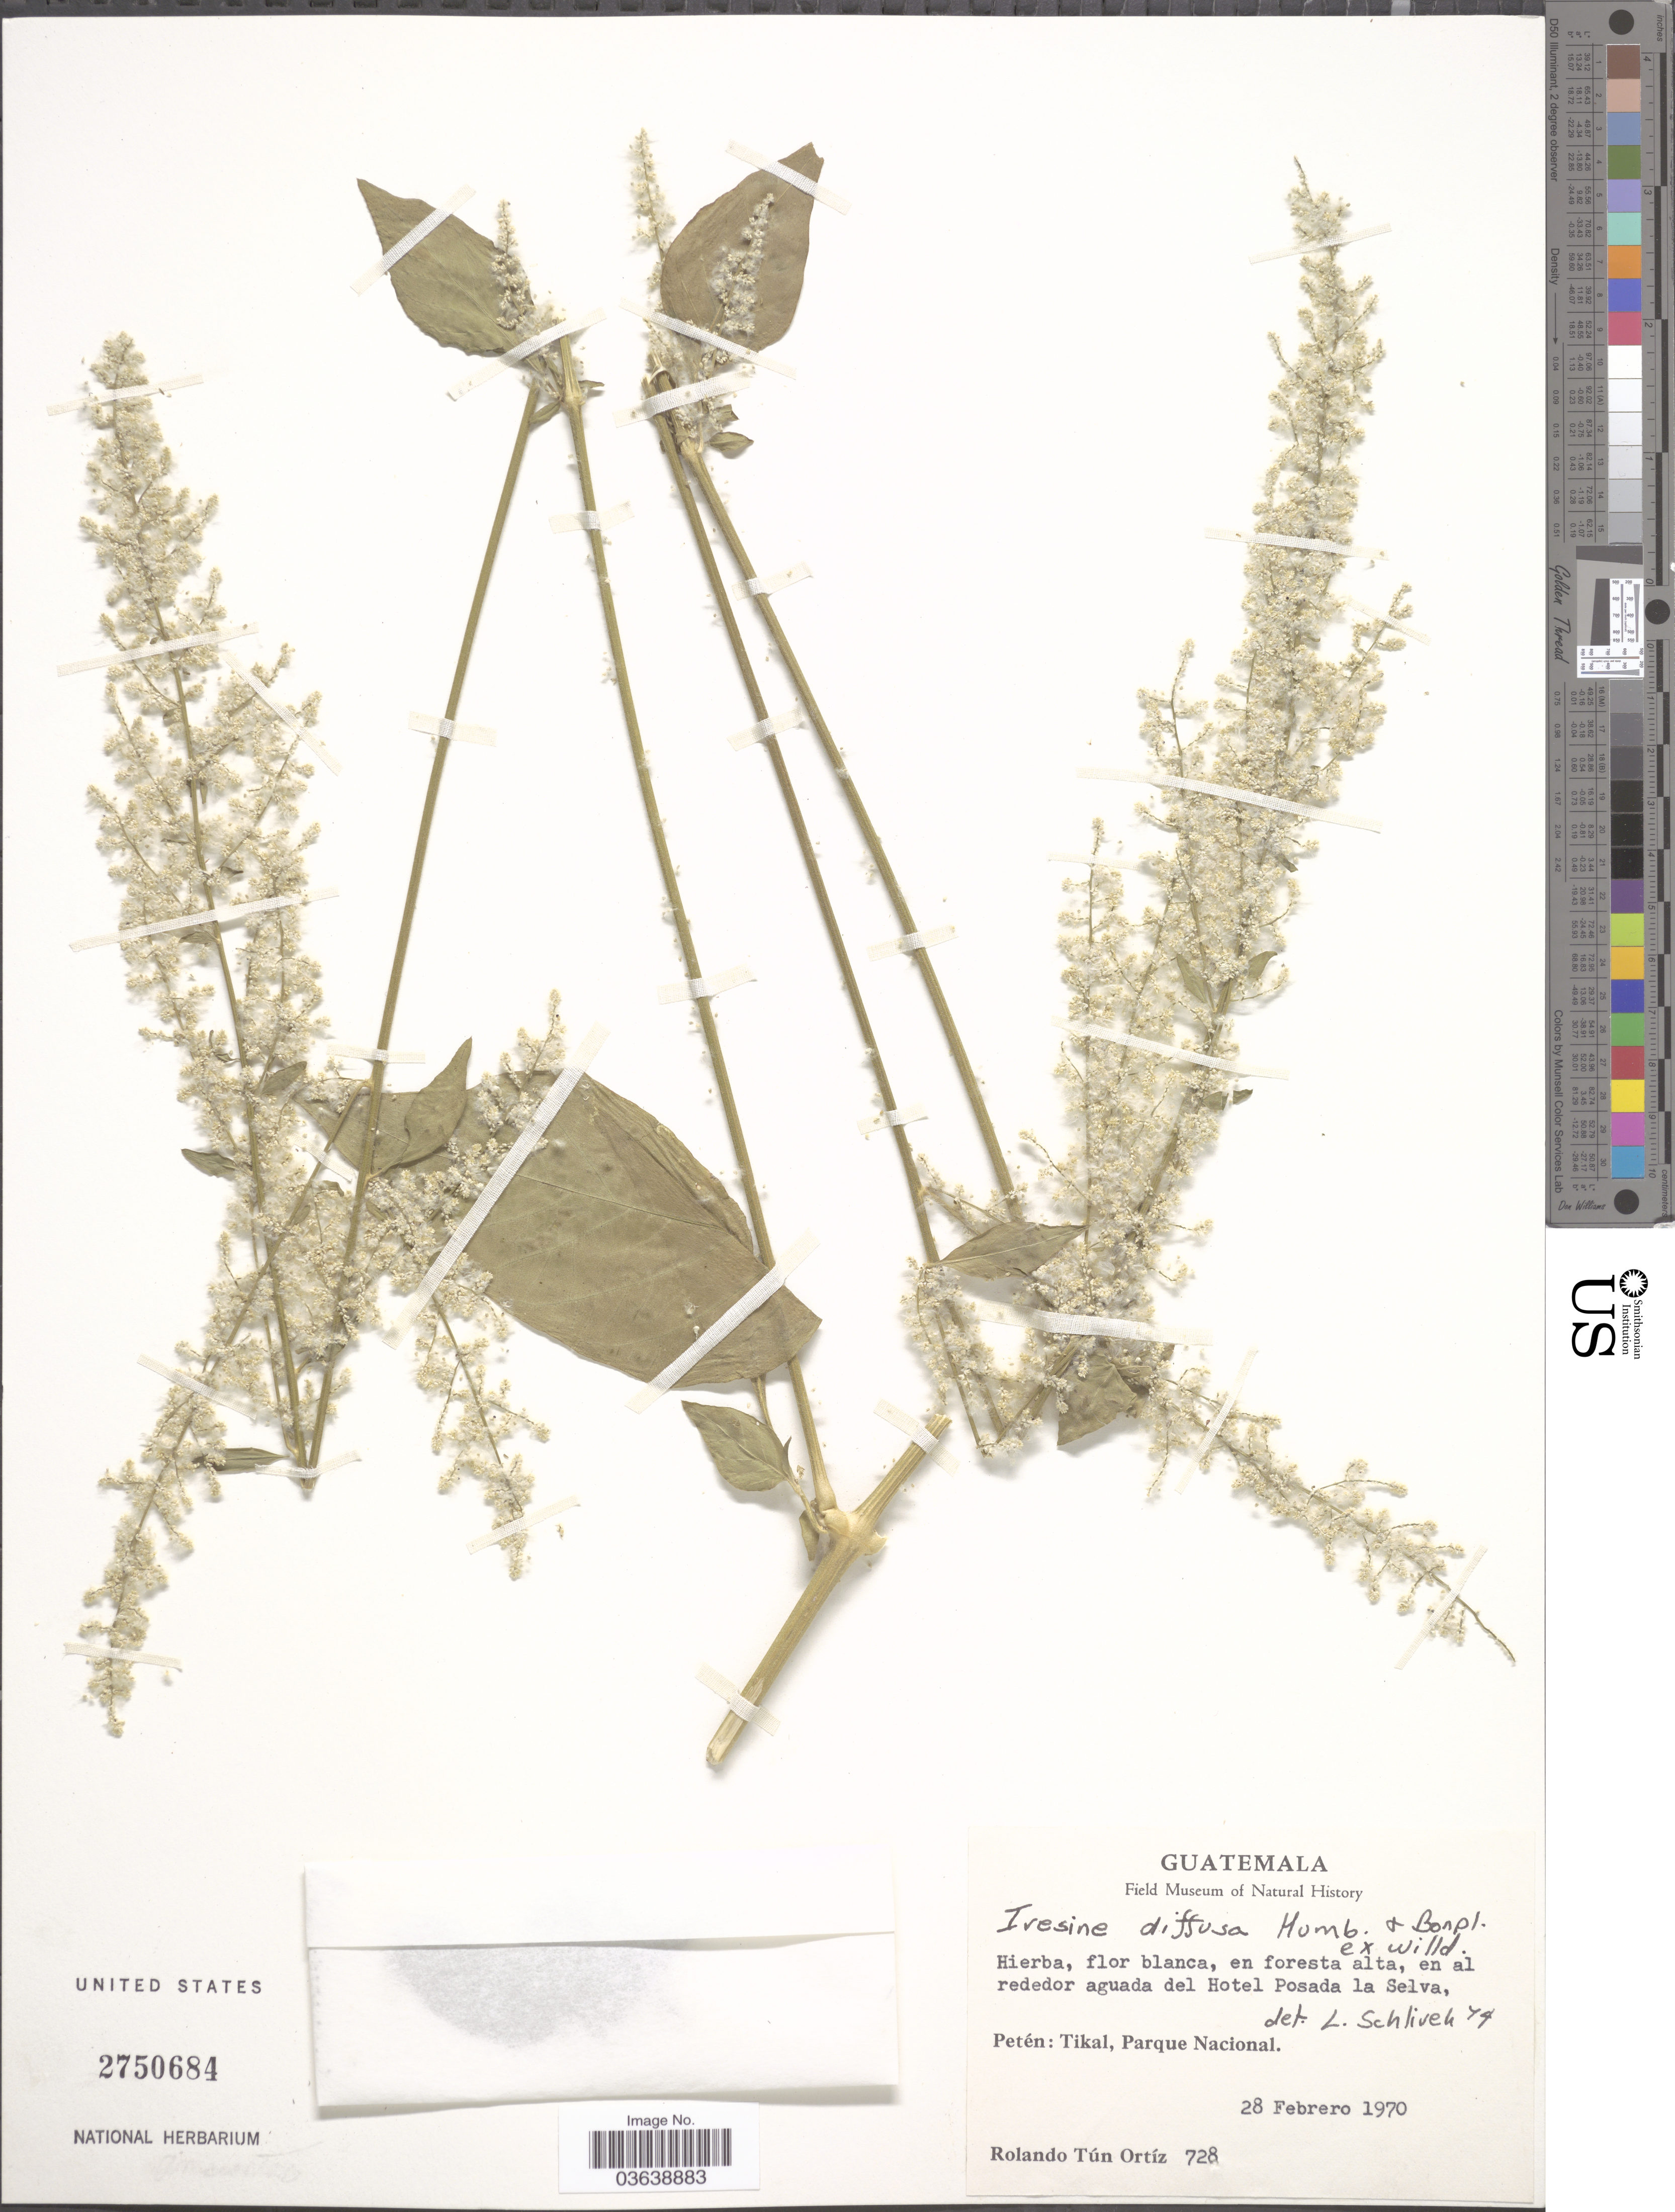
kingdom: Plantae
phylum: Tracheophyta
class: Magnoliopsida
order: Caryophyllales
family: Amaranthaceae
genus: Iresine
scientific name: Iresine celosia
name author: L.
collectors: R. T. Ortíz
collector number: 728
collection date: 1970-02-28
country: Guatemala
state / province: El Petén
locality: En al rededor aguada del Hotel Posada la Selva, Petén: Tikal, Parque Nacional.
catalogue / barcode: US 2750684